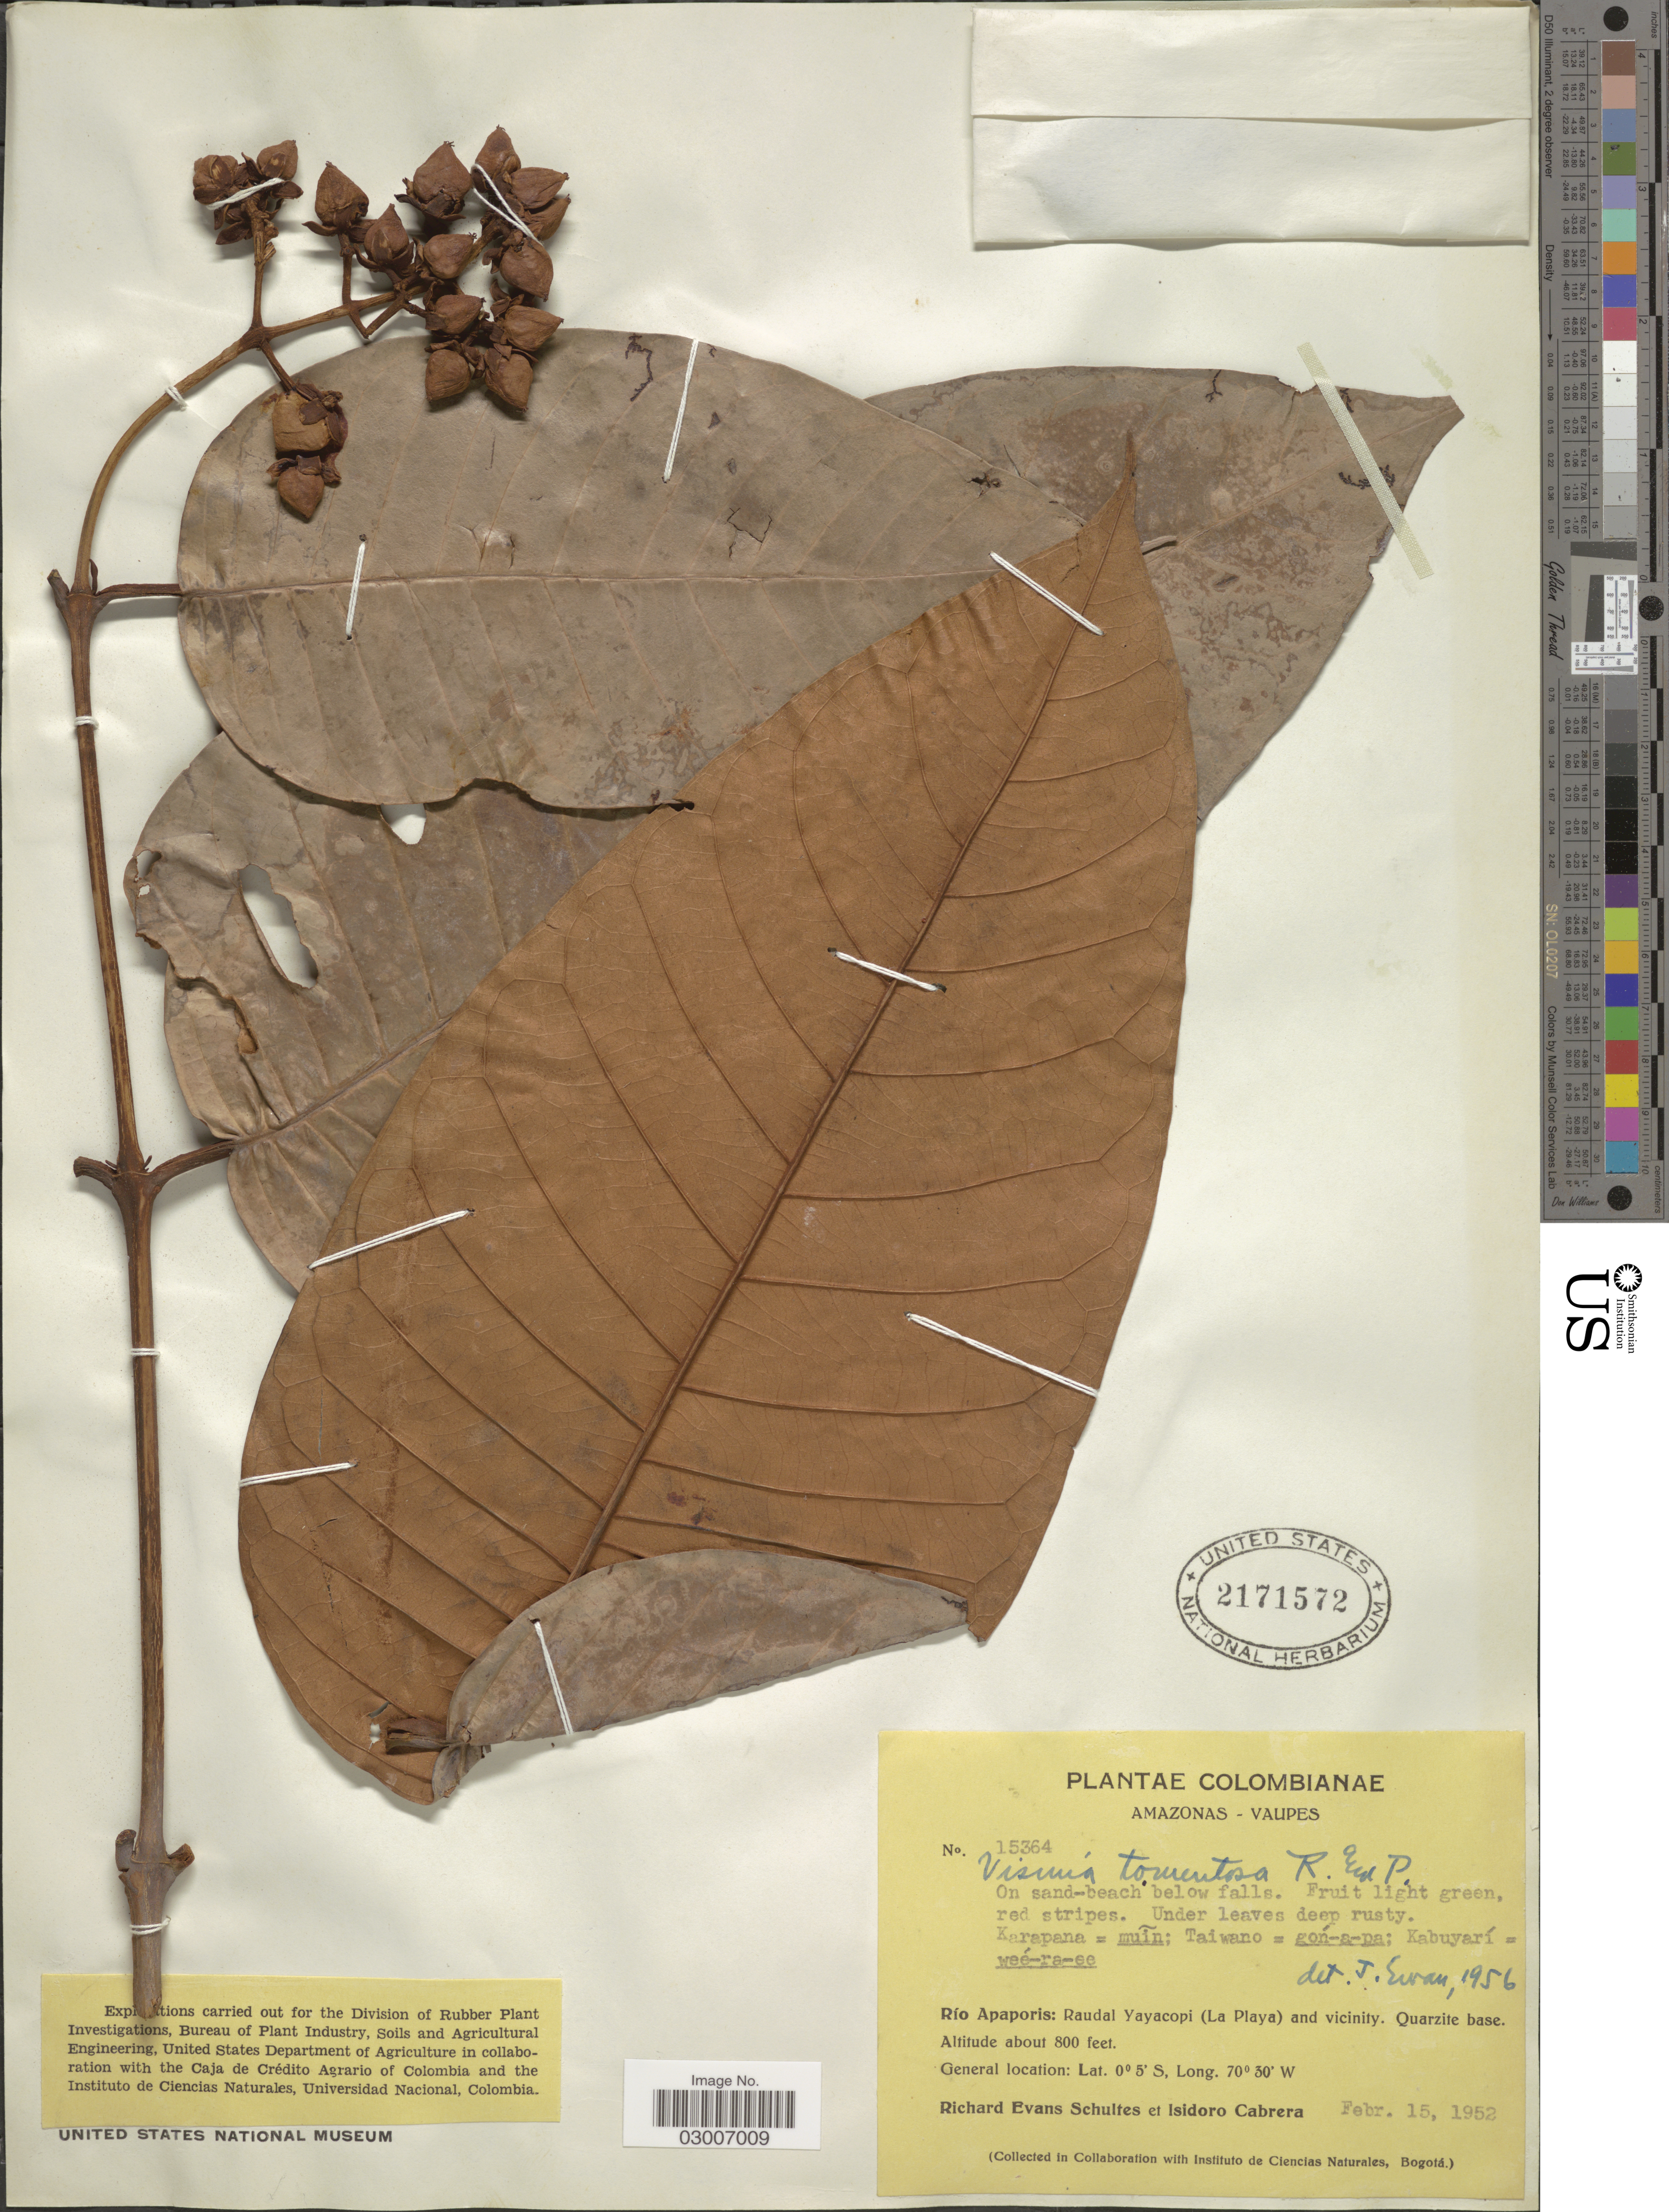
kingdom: Plantae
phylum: Tracheophyta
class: Magnoliopsida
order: Malpighiales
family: Hypericaceae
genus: Vismia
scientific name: Vismia tomentosa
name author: Ruiz & Pav.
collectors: R. E. Schultes & I. Cabrera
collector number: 15364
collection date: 1952-02-15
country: Colombia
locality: Amazonas-Vaupes. Río Apaporis: Raudal Yayacopi (La Playa) and vicinity. Quartzite base.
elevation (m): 244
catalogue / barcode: US 2171572